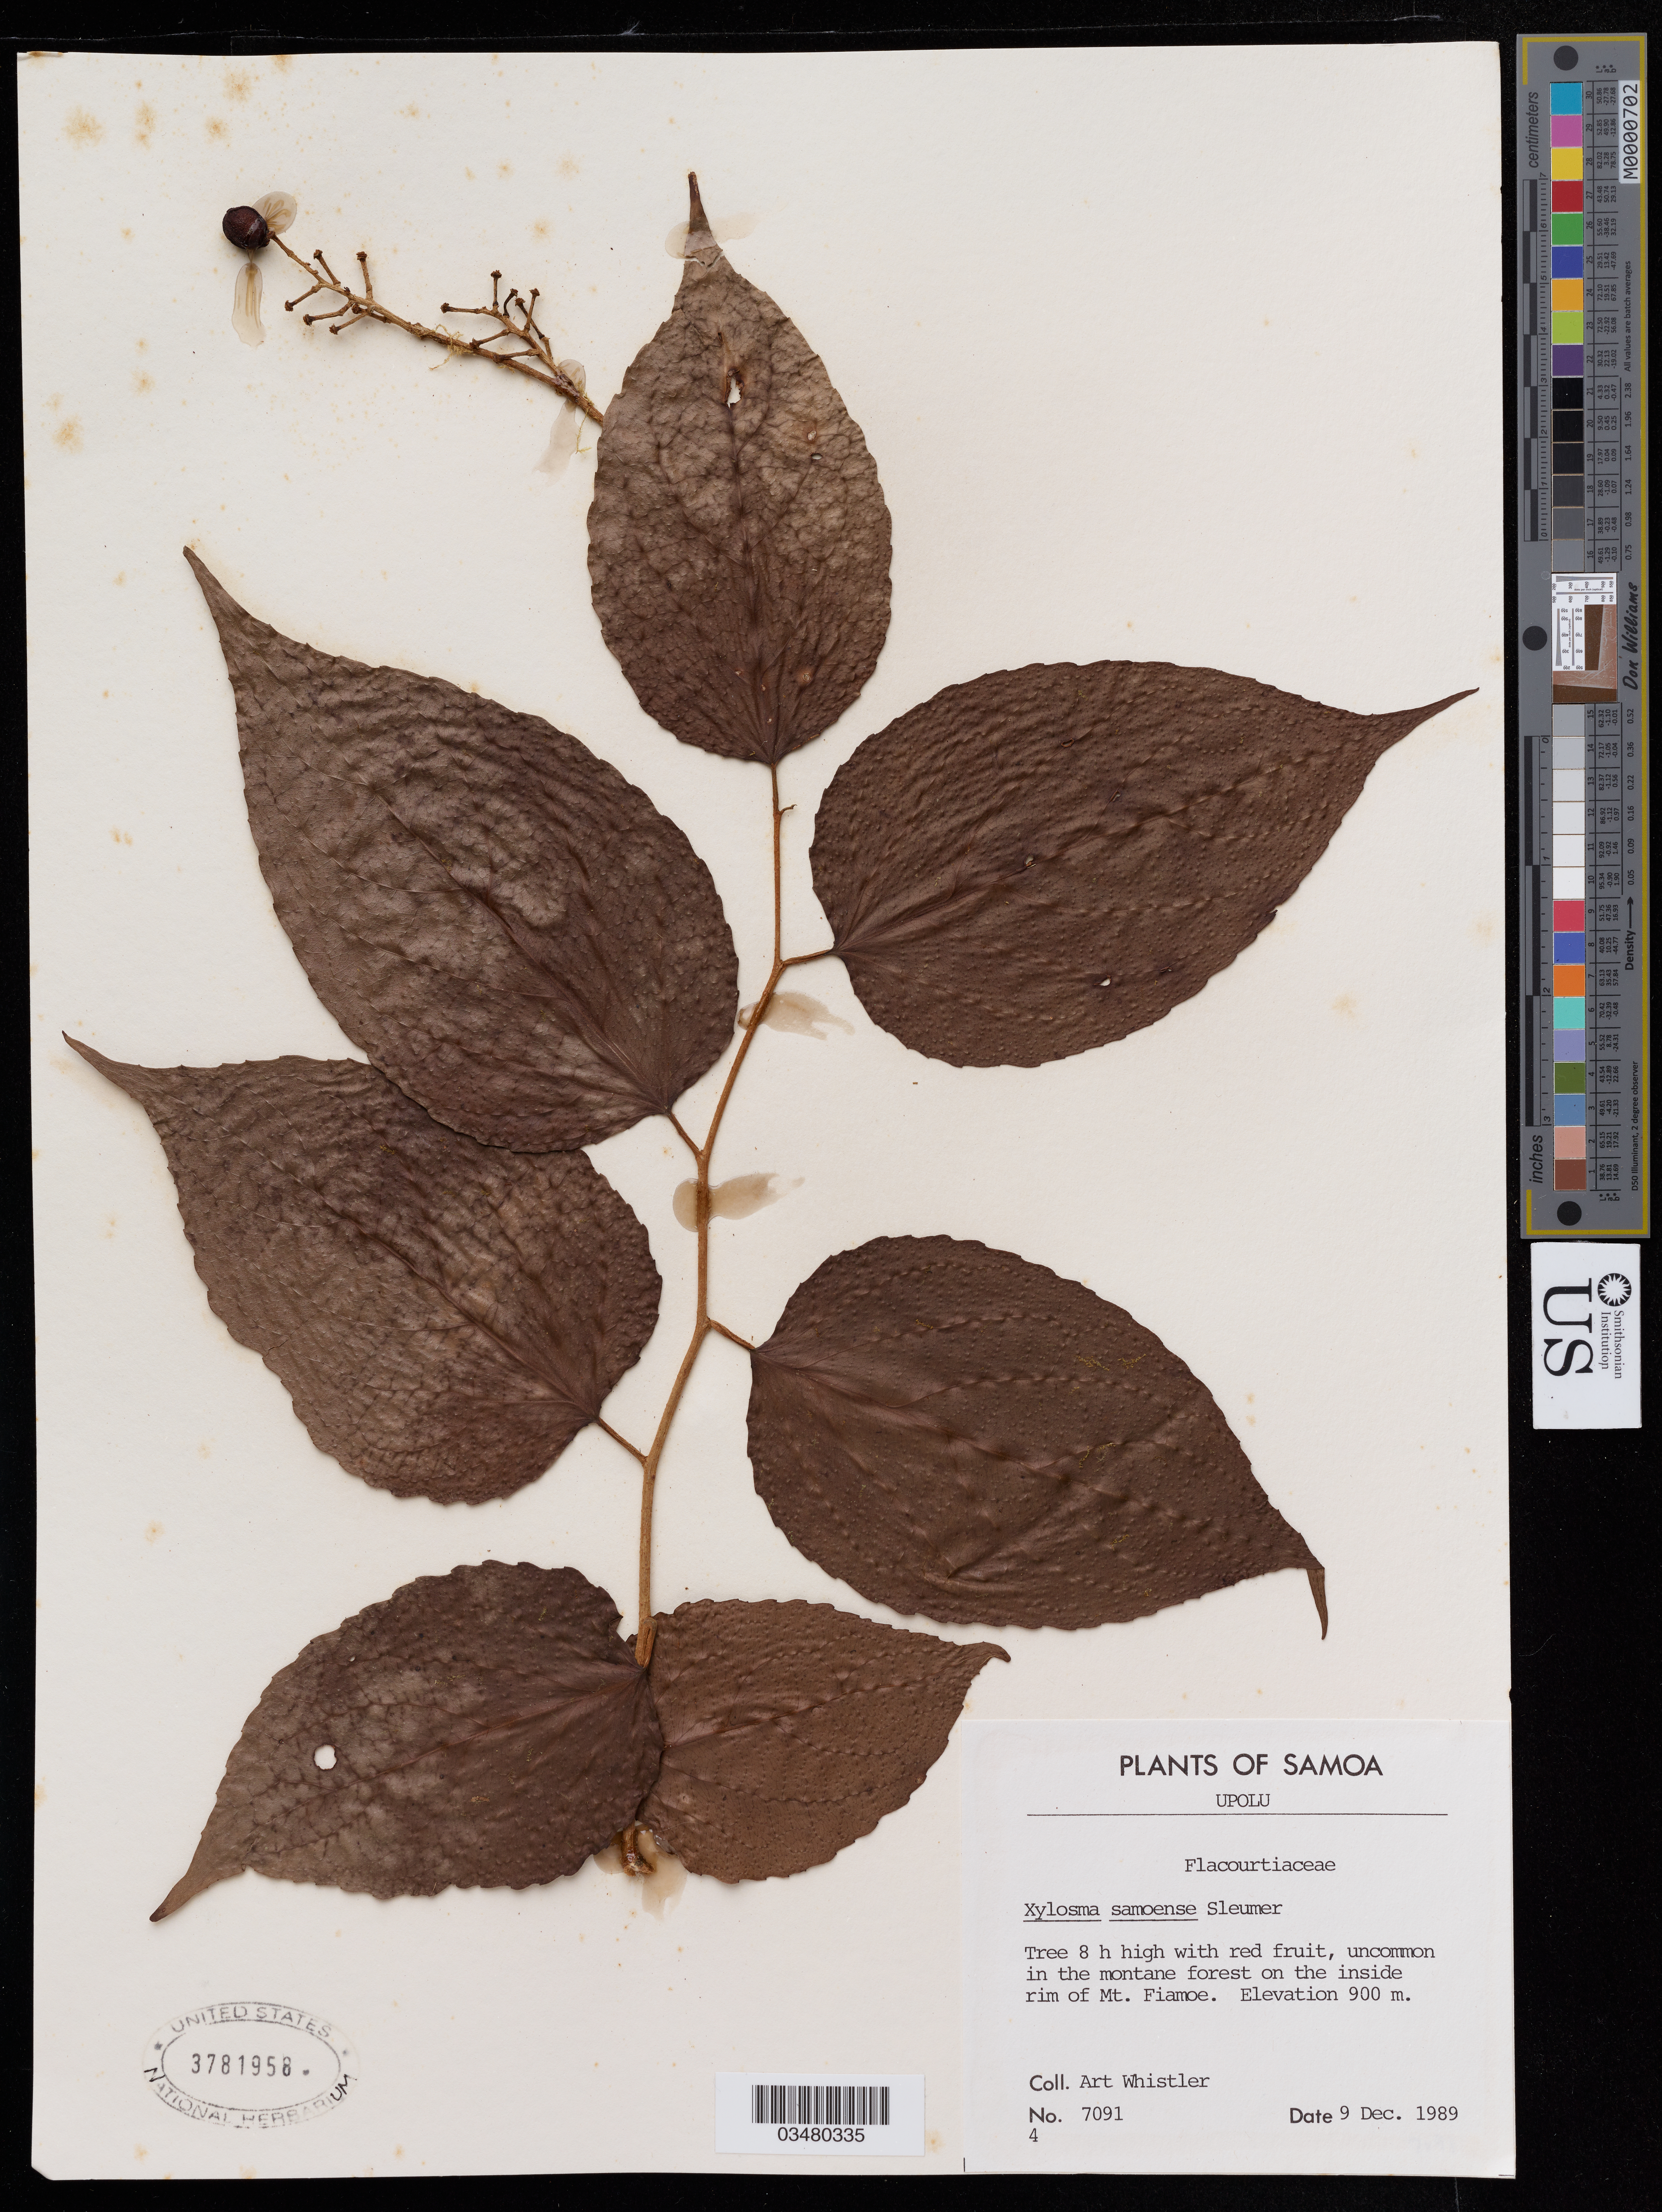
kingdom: Plantae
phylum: Tracheophyta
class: Magnoliopsida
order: Malpighiales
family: Salicaceae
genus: Xylosma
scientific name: Xylosma samoensis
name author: (Christoph.) Sleumer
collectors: A. Whistler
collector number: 7091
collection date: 1989-12-09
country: Samoa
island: Upolu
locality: Inside rim of Mt. Fiamoe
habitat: Montane forest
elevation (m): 900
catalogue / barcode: US 3781958